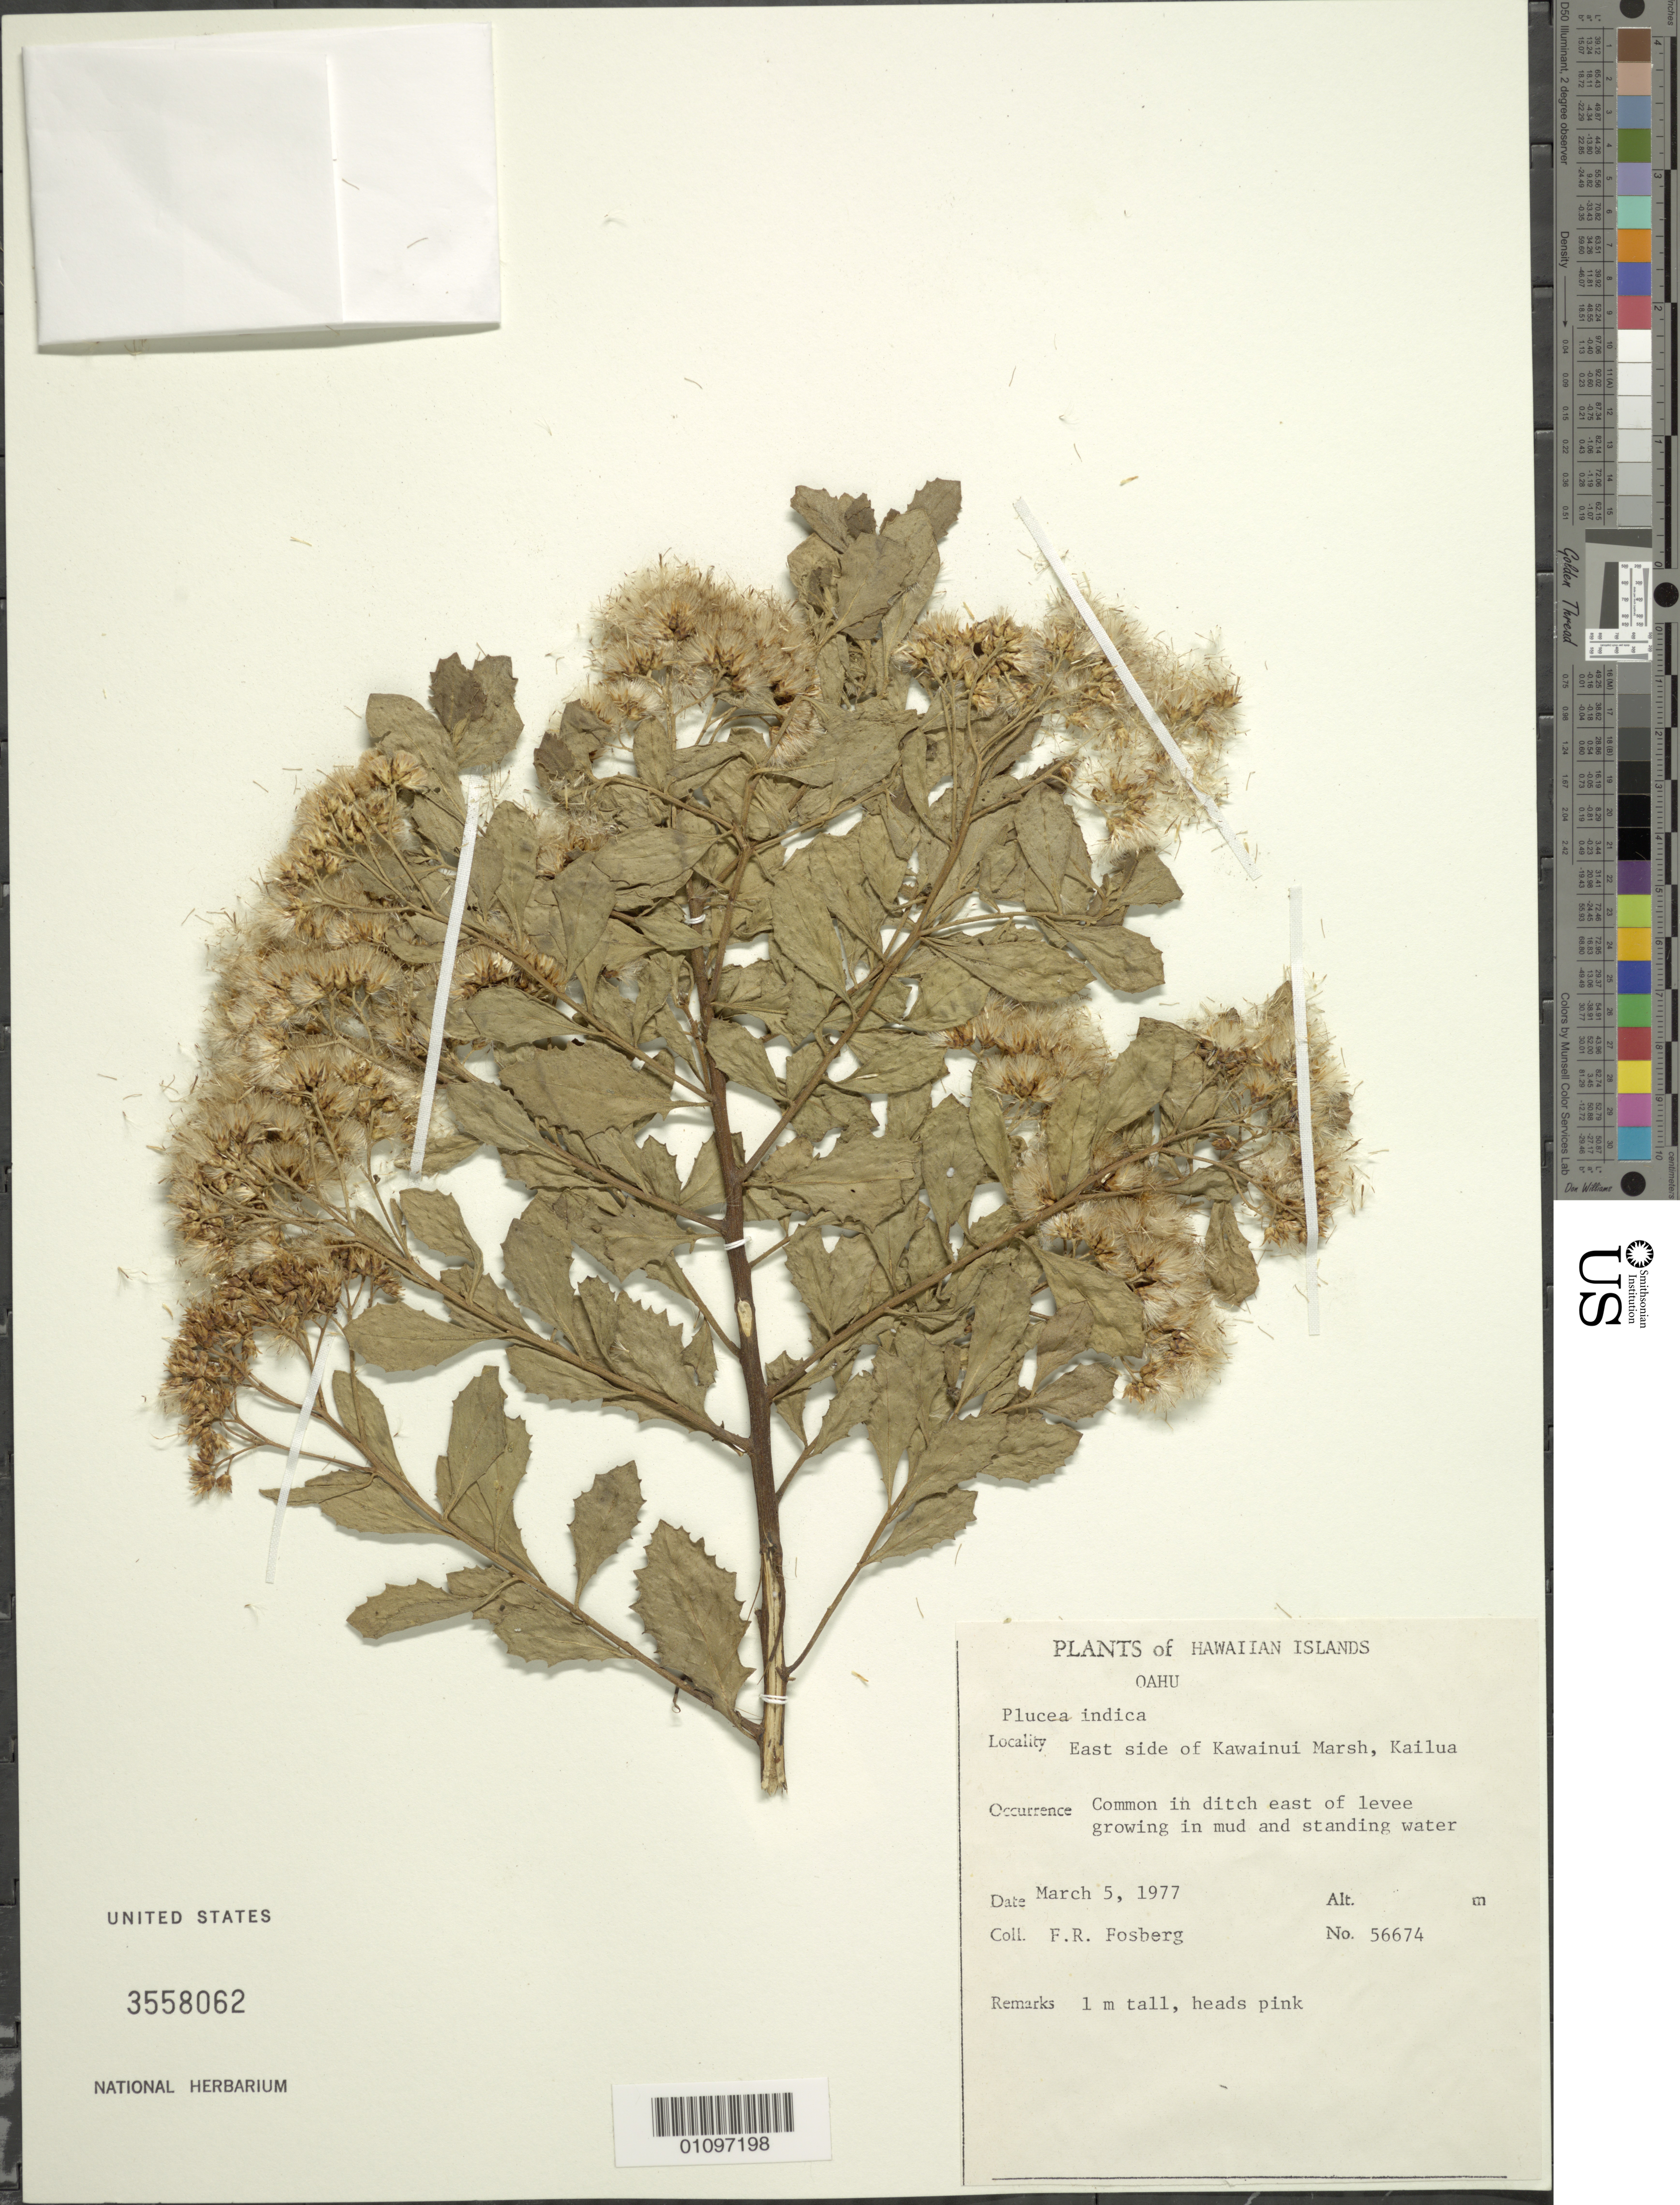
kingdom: Plantae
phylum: Tracheophyta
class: Magnoliopsida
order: Asterales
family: Asteraceae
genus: Pluchea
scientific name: Pluchea indica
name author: (L.) Less.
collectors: F. R. Fosberg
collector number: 56674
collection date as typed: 5 Mar 1977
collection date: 1977-03-05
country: United States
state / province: Hawaii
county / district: Honolulu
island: Oahu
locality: E side of Kawainui Marsh, Kailua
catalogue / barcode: US 3558062